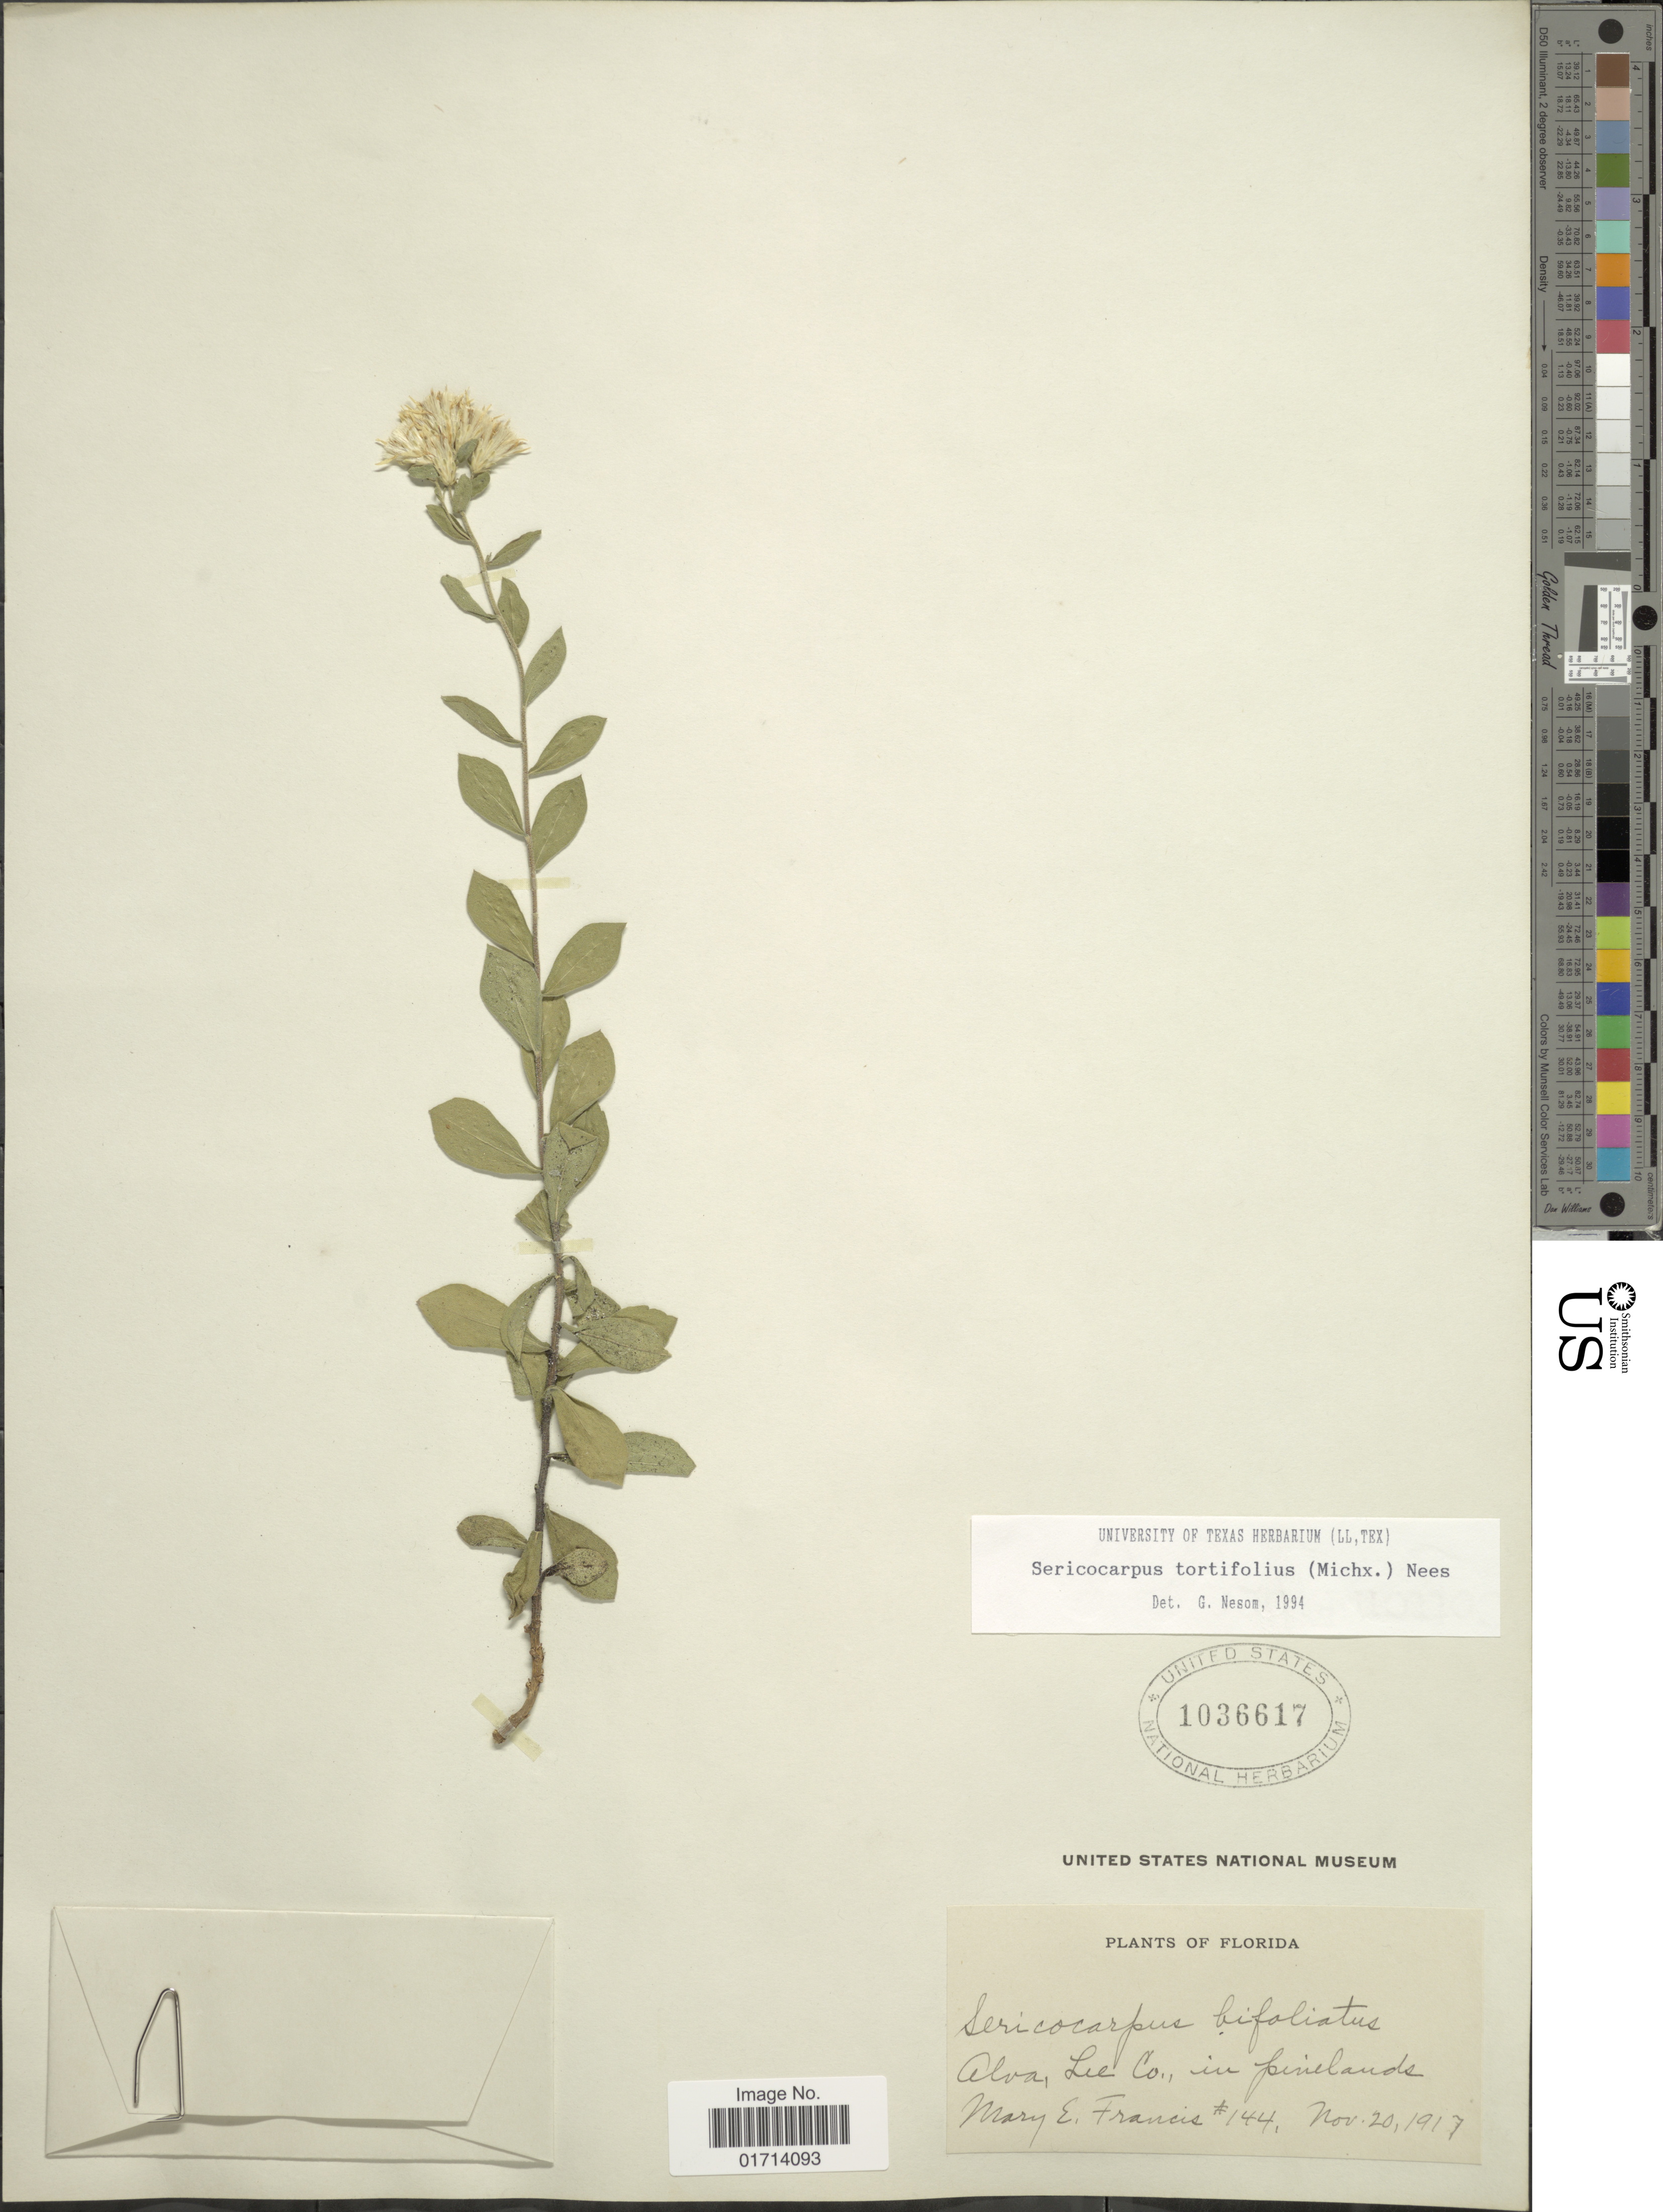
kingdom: Plantae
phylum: Tracheophyta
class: Magnoliopsida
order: Asterales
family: Asteraceae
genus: Sericocarpus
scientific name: Sericocarpus tortifolius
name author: (Michx.) Nees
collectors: M. E. Francis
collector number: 144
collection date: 1917-11-20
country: United States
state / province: Florida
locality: Alva, Lee Co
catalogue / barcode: US 1036617